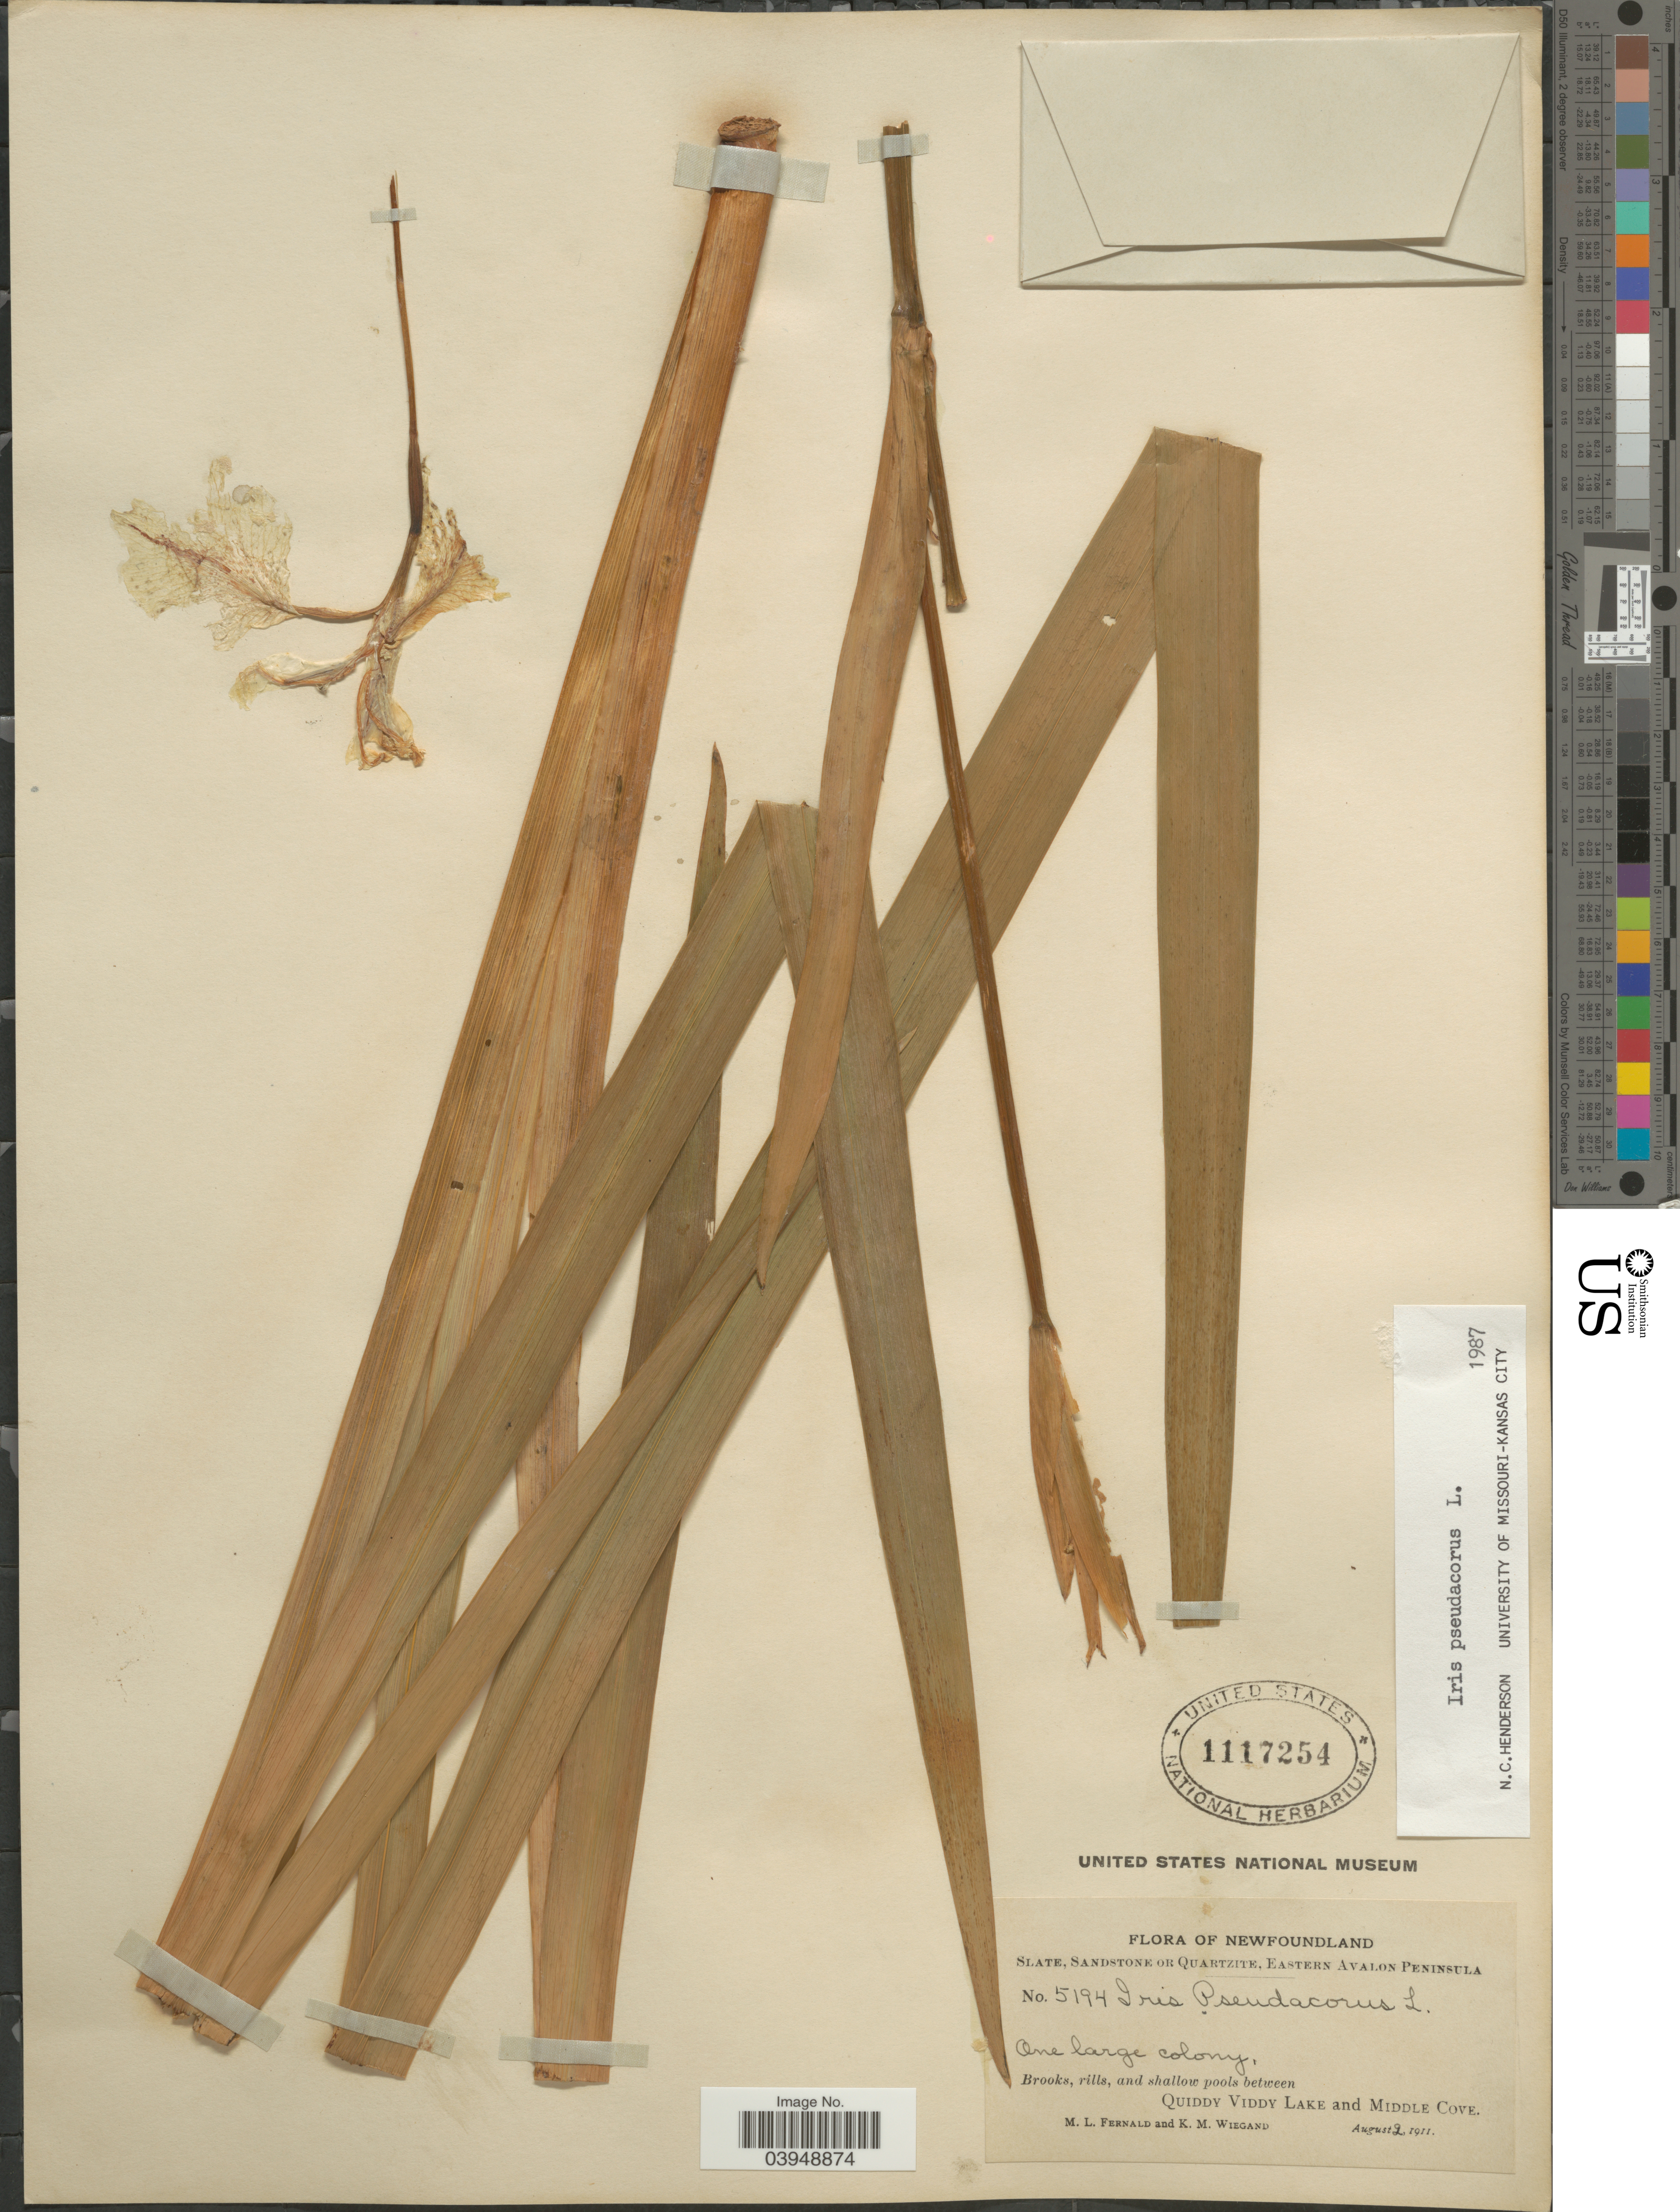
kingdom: Plantae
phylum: Tracheophyta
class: Liliopsida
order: Asparagales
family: Iridaceae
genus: Iris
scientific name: Iris pseudacorus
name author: L.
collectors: M. L. Fernald & K. M. Wiegand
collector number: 5194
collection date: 1911-08-02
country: Canada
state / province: Newfoundland and Labrador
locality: Slate, Sandstone or Quartzite, Eastern Avalon Peninsula. Brooks, rills, and shallow pools between Quiddy Viddy Lake and Middle Cove.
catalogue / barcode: US 1117254